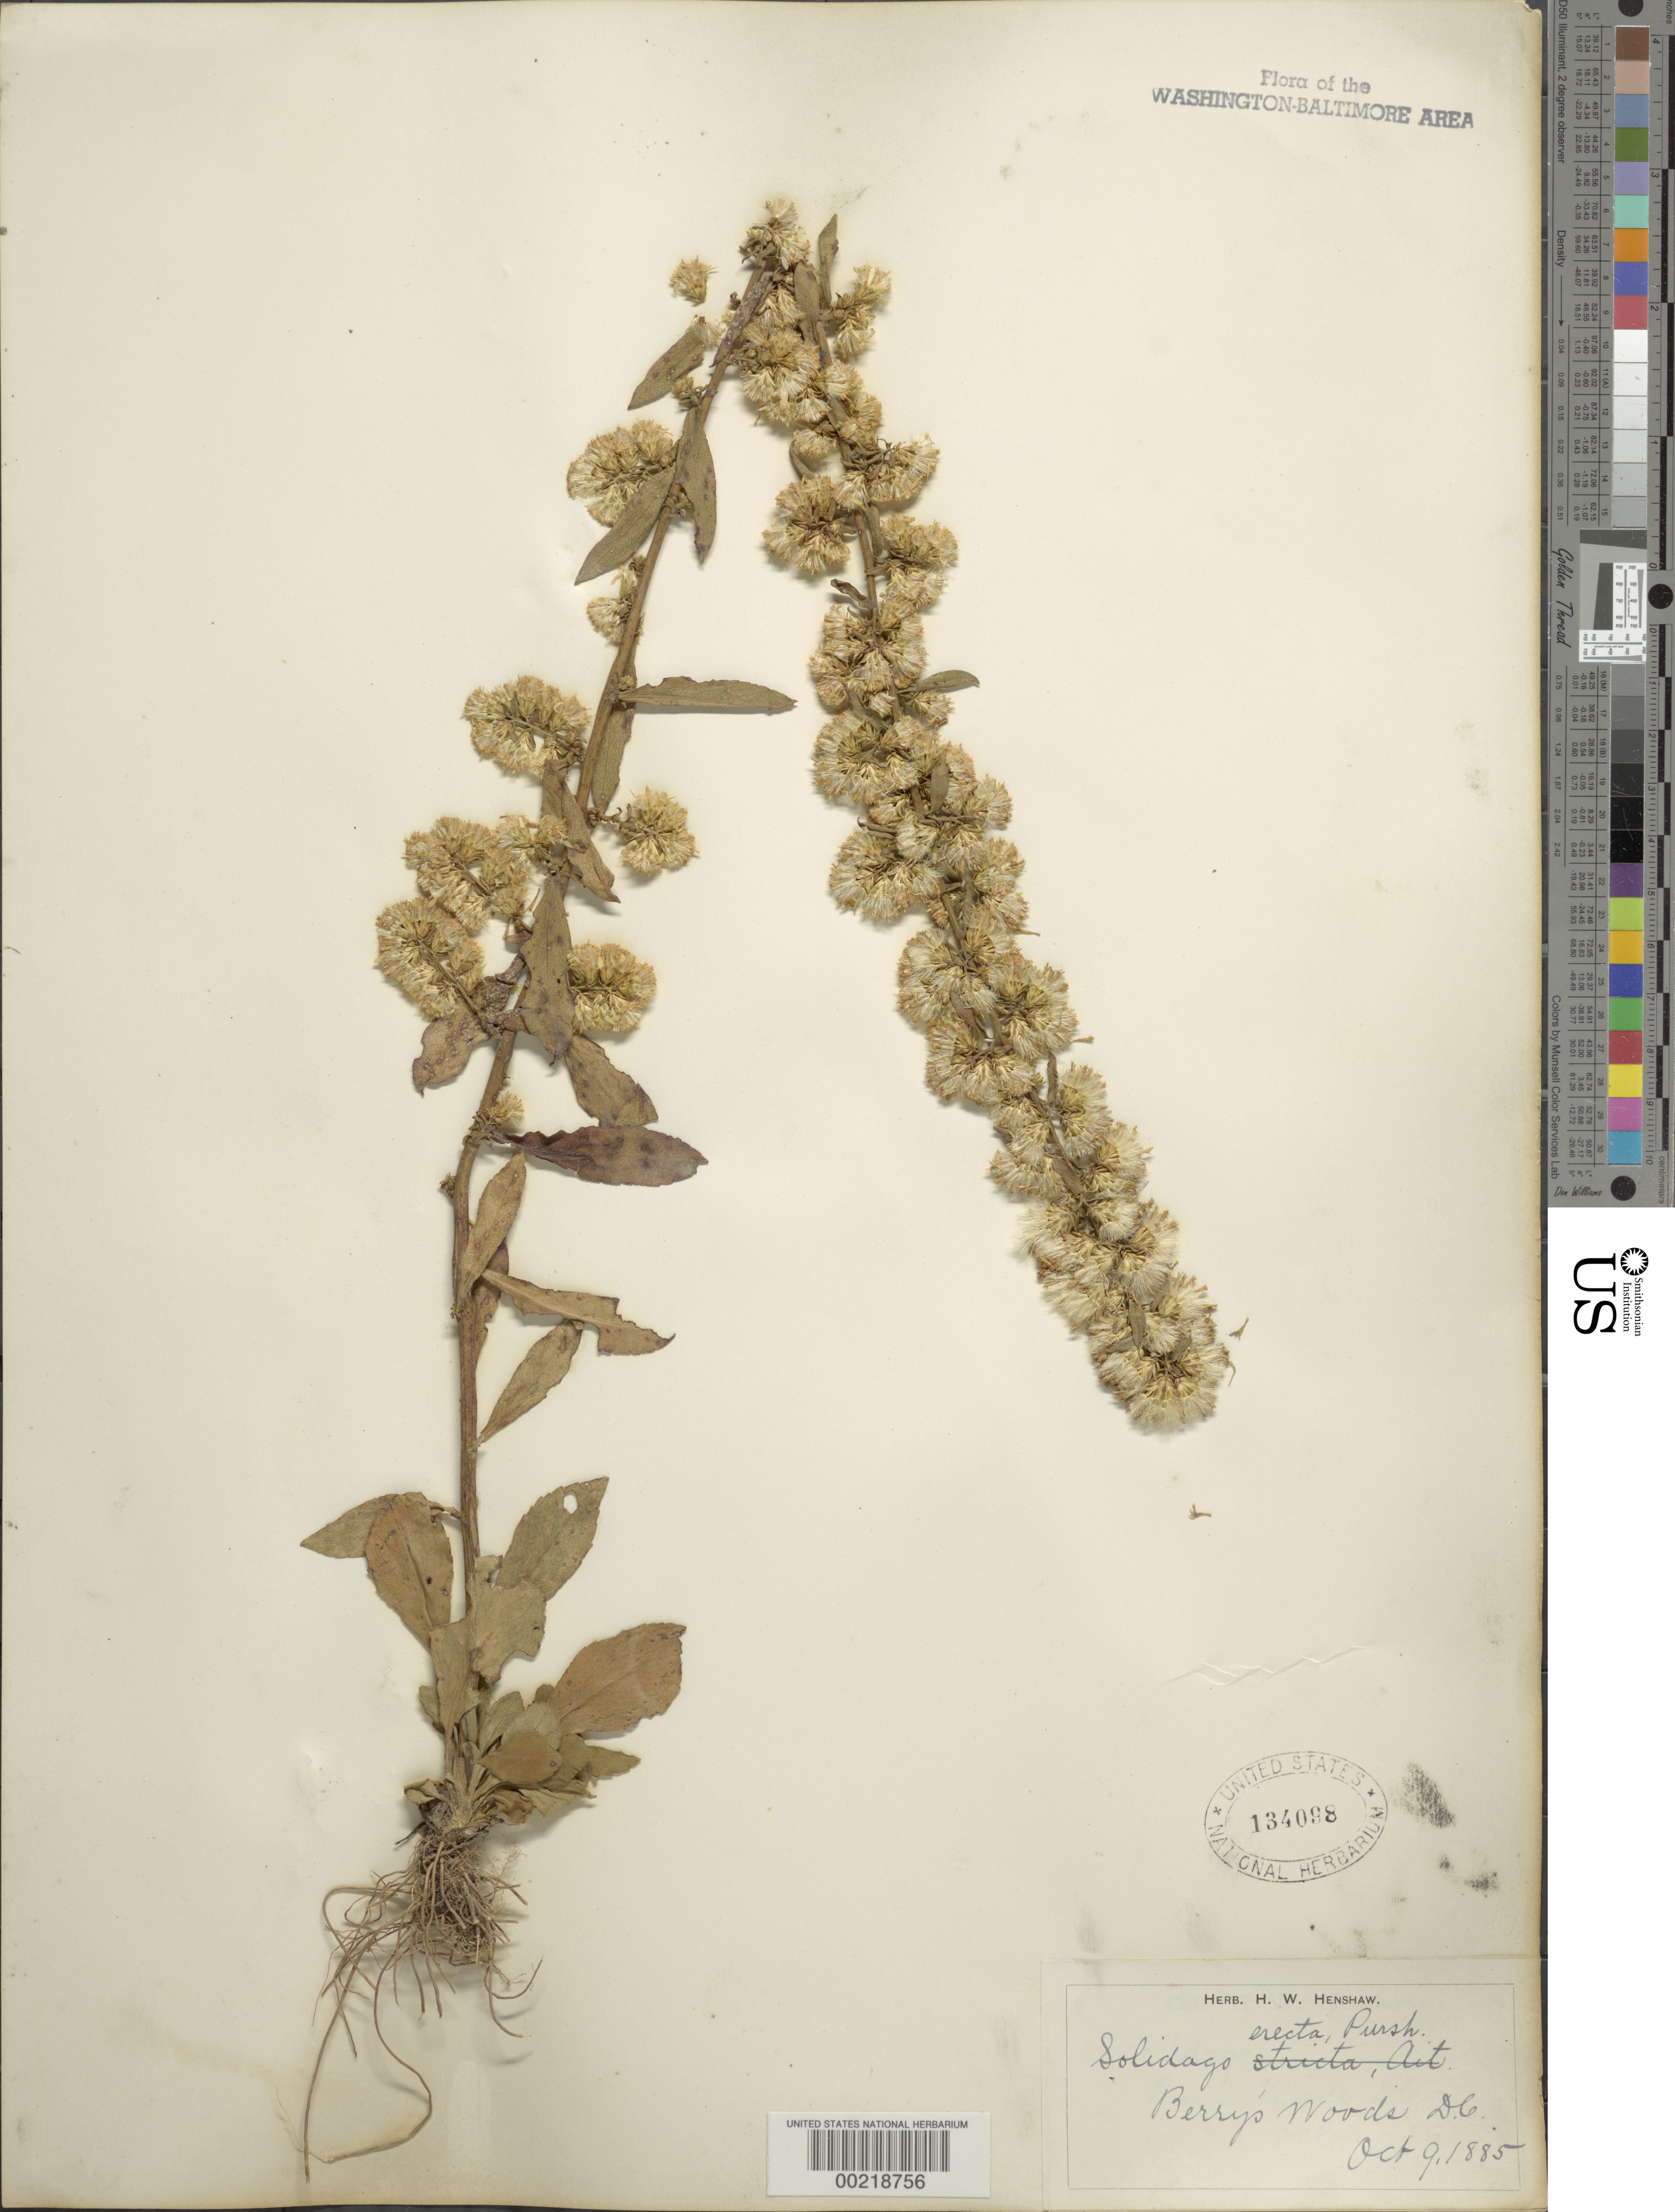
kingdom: Plantae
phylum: Tracheophyta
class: Magnoliopsida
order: Asterales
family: Asteraceae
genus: Solidago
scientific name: Solidago erecta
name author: Pursh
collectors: H. Henshaw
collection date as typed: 09 Oct 1885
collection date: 1885-10-09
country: United States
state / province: District of Columbia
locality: Berrys Woods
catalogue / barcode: US 134098